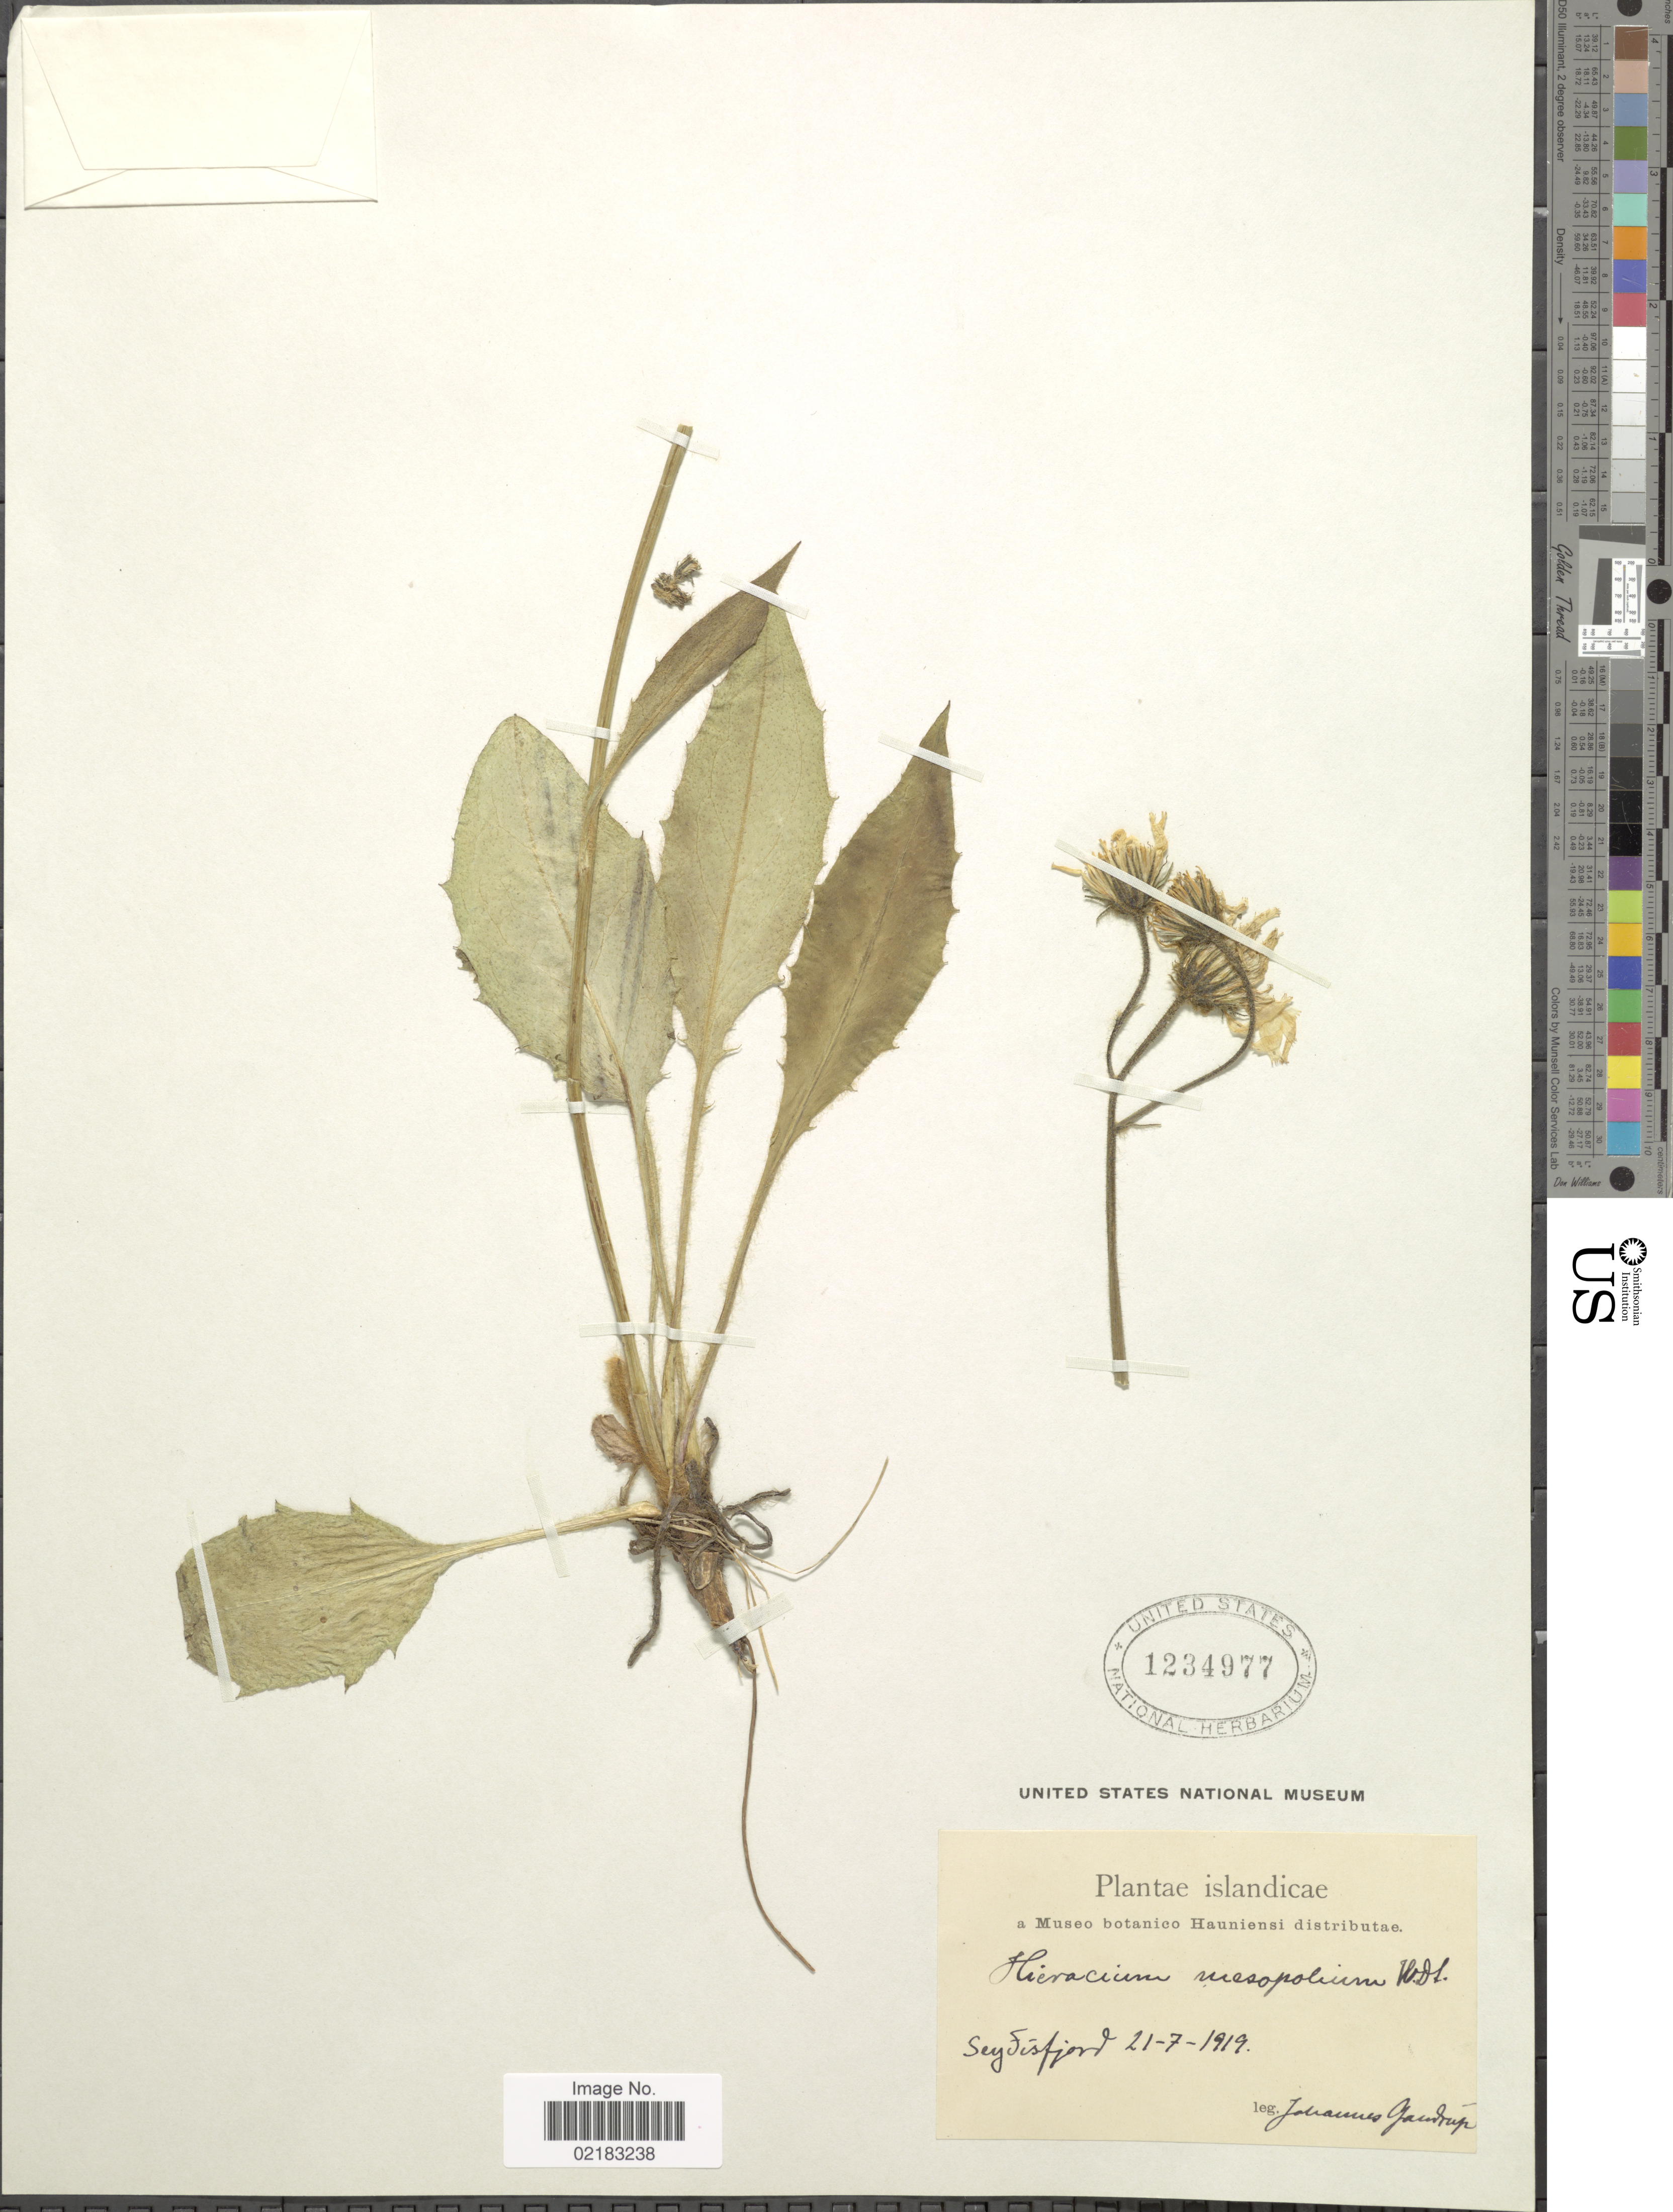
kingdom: Plantae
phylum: Tracheophyta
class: Magnoliopsida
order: Asterales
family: Asteraceae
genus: Hieracium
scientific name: Hieracium mesopolium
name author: Dahlst.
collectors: J. Gandrup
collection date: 1919-07-21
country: Iceland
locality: Seyðisfjörð.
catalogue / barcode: US 1234977